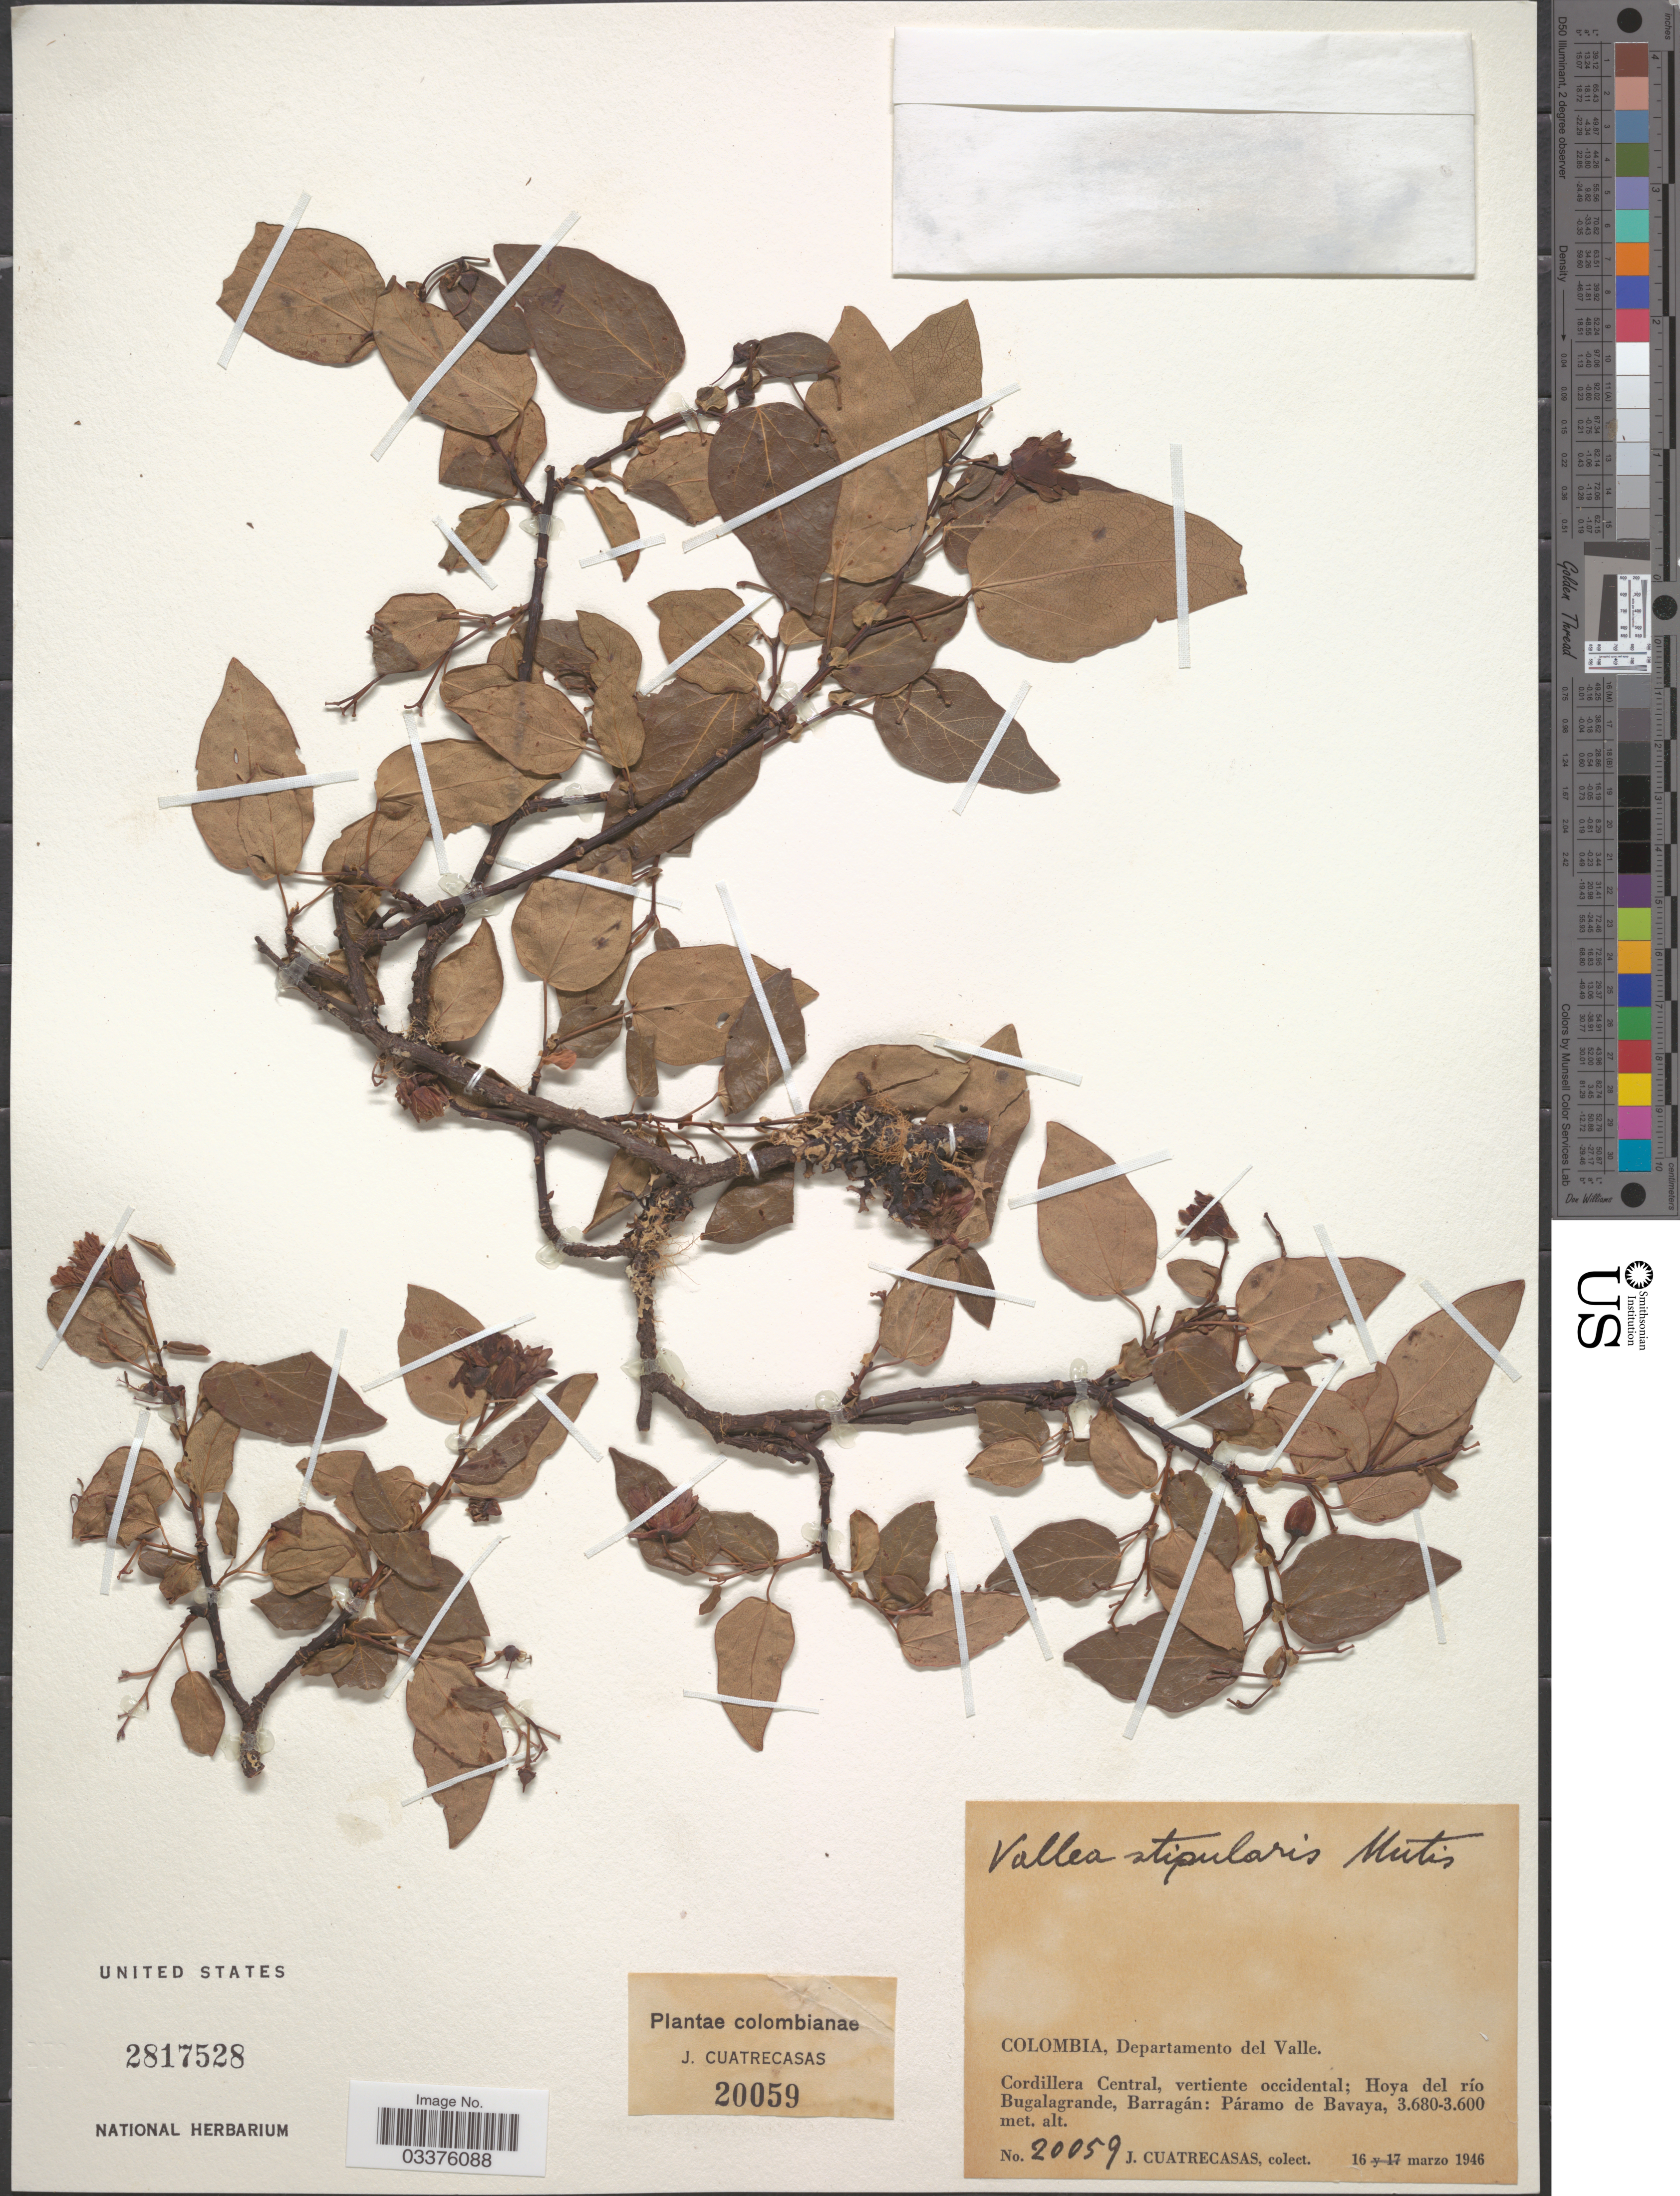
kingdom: Plantae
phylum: Tracheophyta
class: Magnoliopsida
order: Oxalidales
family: Elaeocarpaceae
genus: Vallea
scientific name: Vallea stipularis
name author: L. f.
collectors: J. Cuatrecasas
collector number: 20059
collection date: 1946-03-16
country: Colombia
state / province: Valle del Cauca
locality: Departamento del Valle, Cordillera Central, vertiente occidental; Hoya del río Bugalagrande, Barragán: Páramo de Bavaya.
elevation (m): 3600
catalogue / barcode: US 2817528